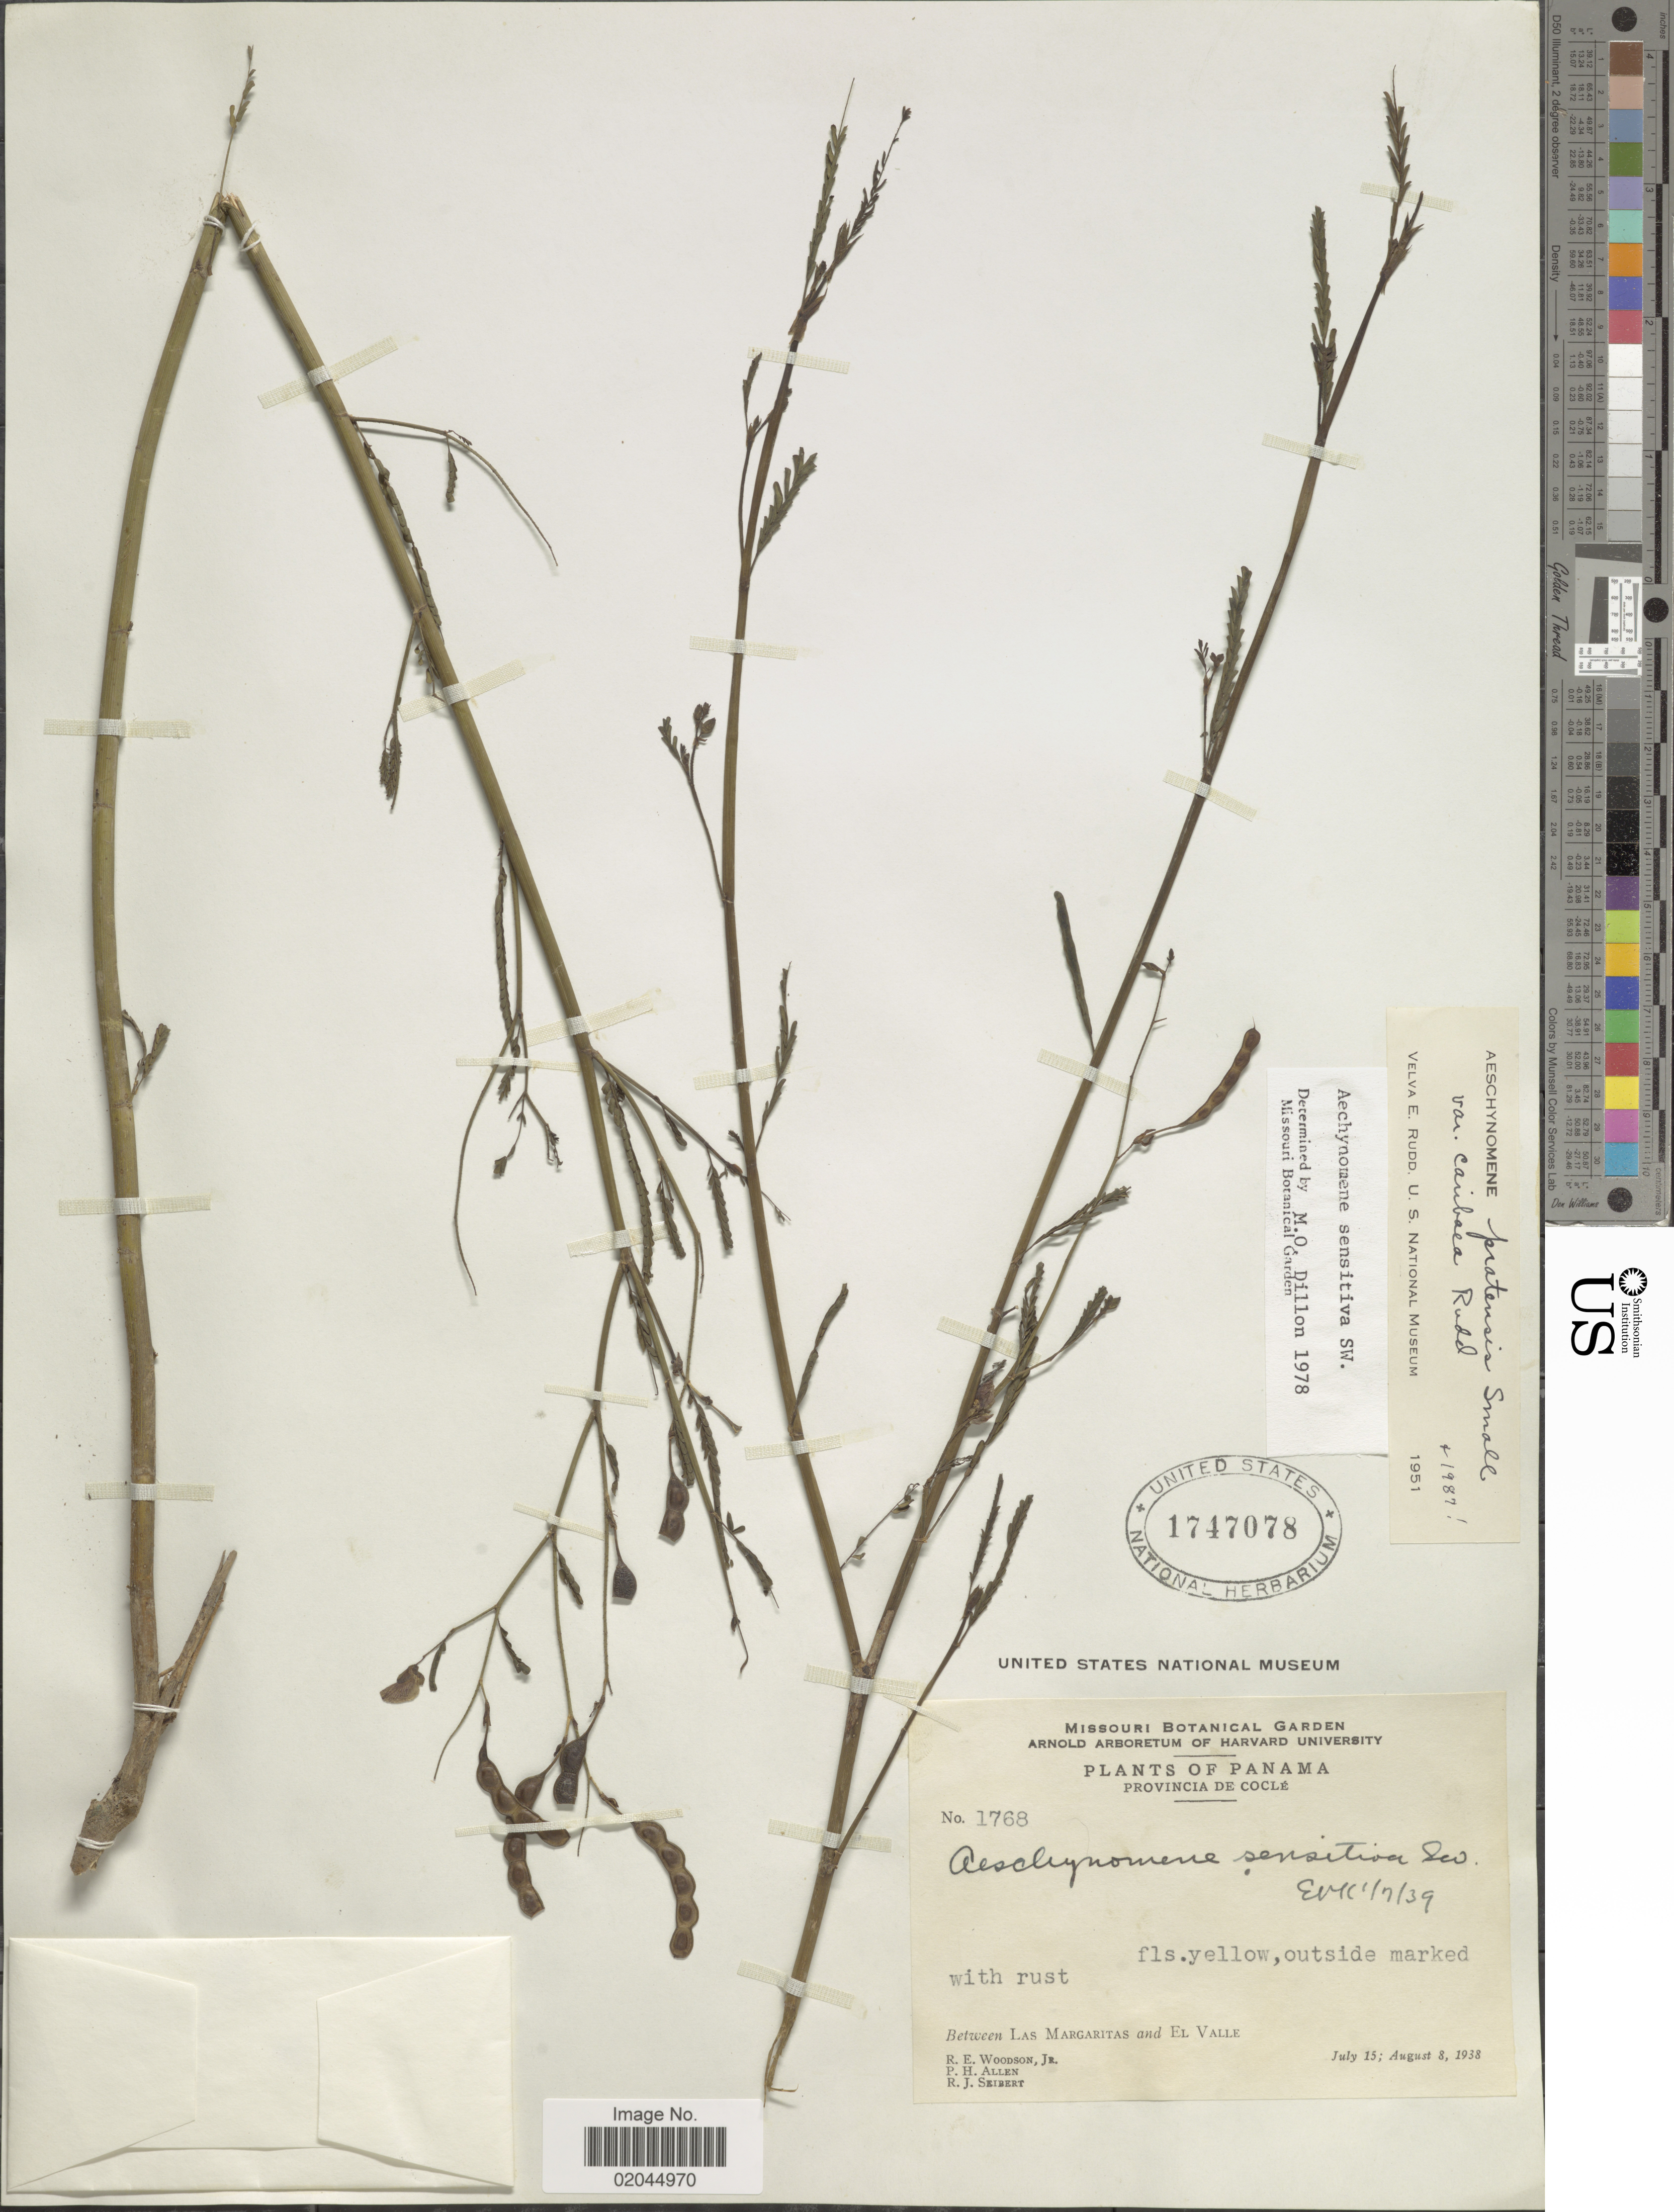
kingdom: Plantae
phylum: Tracheophyta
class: Magnoliopsida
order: Fabales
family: Fabaceae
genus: Aeschynomene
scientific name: Aeschynomene pratensis var. caribaea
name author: Rudd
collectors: R. E. Woodson, P. H. Allen & R. J. Seibert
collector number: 1768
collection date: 1938-07-15/1938-08-08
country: Panama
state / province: Coclé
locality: Provincia de Cocle, Between Las Margaritas and El Valle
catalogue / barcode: US 1747078